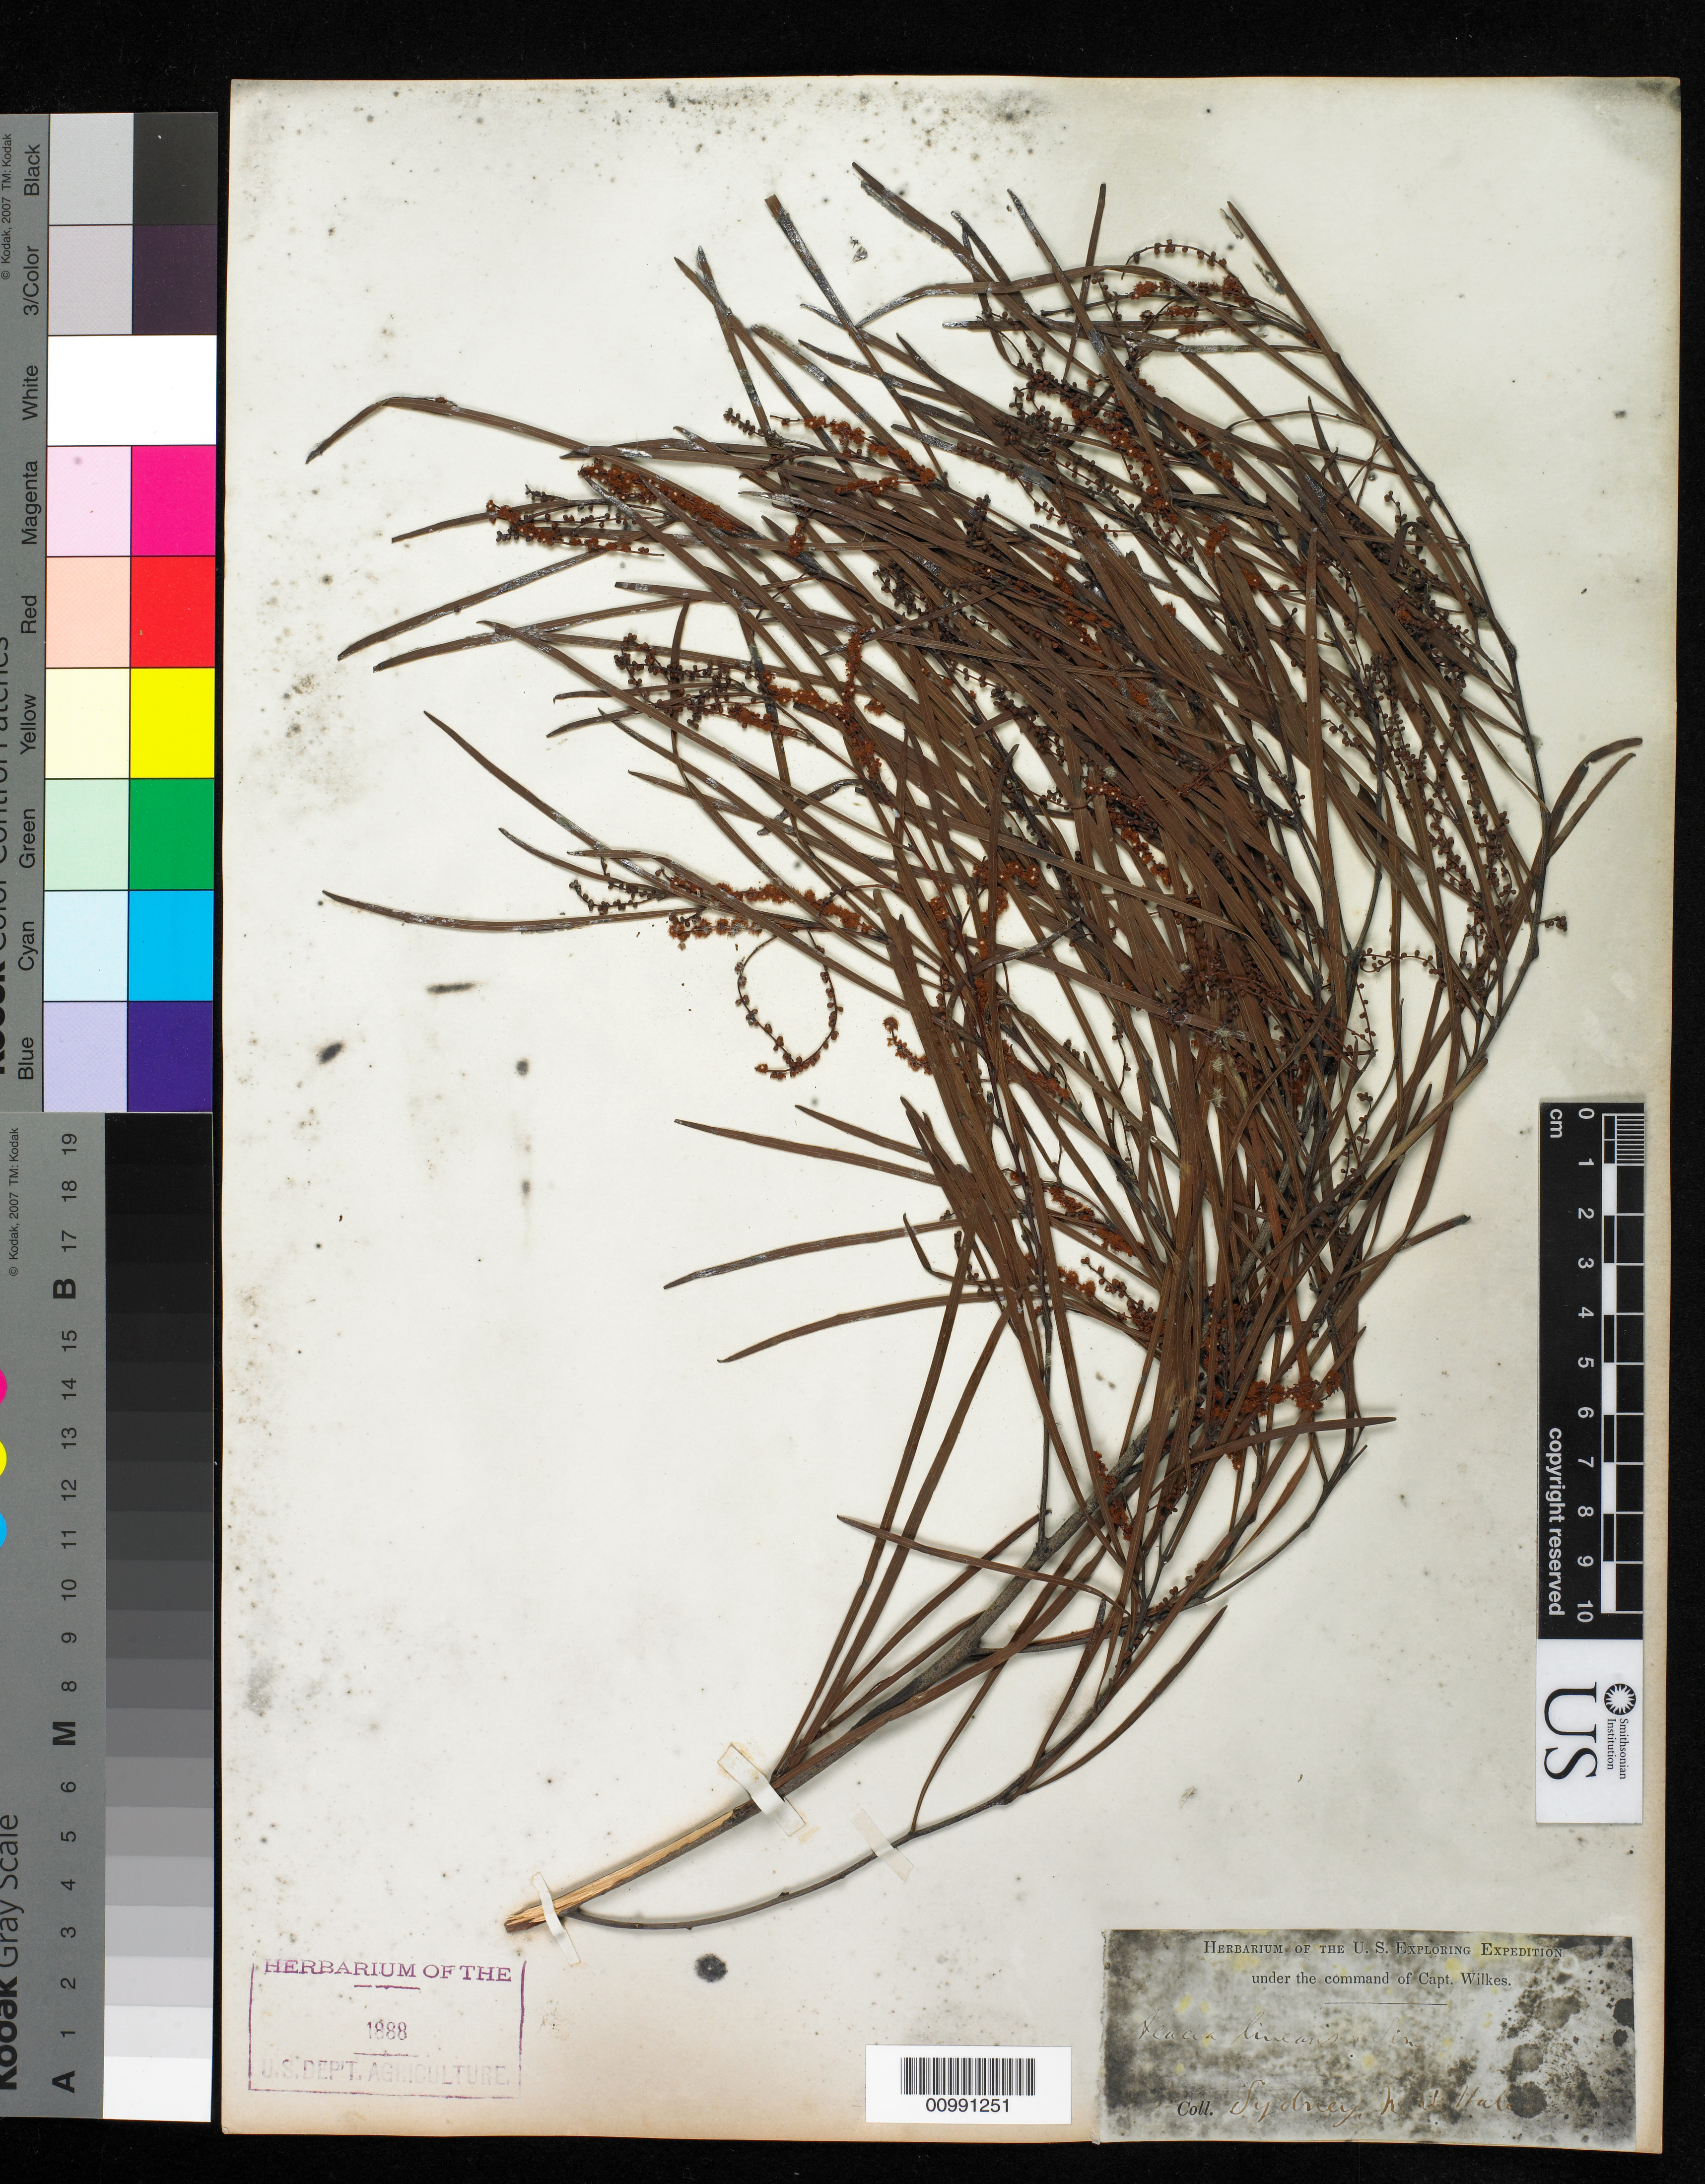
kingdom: Plantae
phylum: Tracheophyta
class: Magnoliopsida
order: Fabales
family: Fabaceae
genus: Acacia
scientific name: Acacia longissima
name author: H.L. Wendl.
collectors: Wilkes Explor. Exped.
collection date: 1838/1842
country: Australia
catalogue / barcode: US 98529